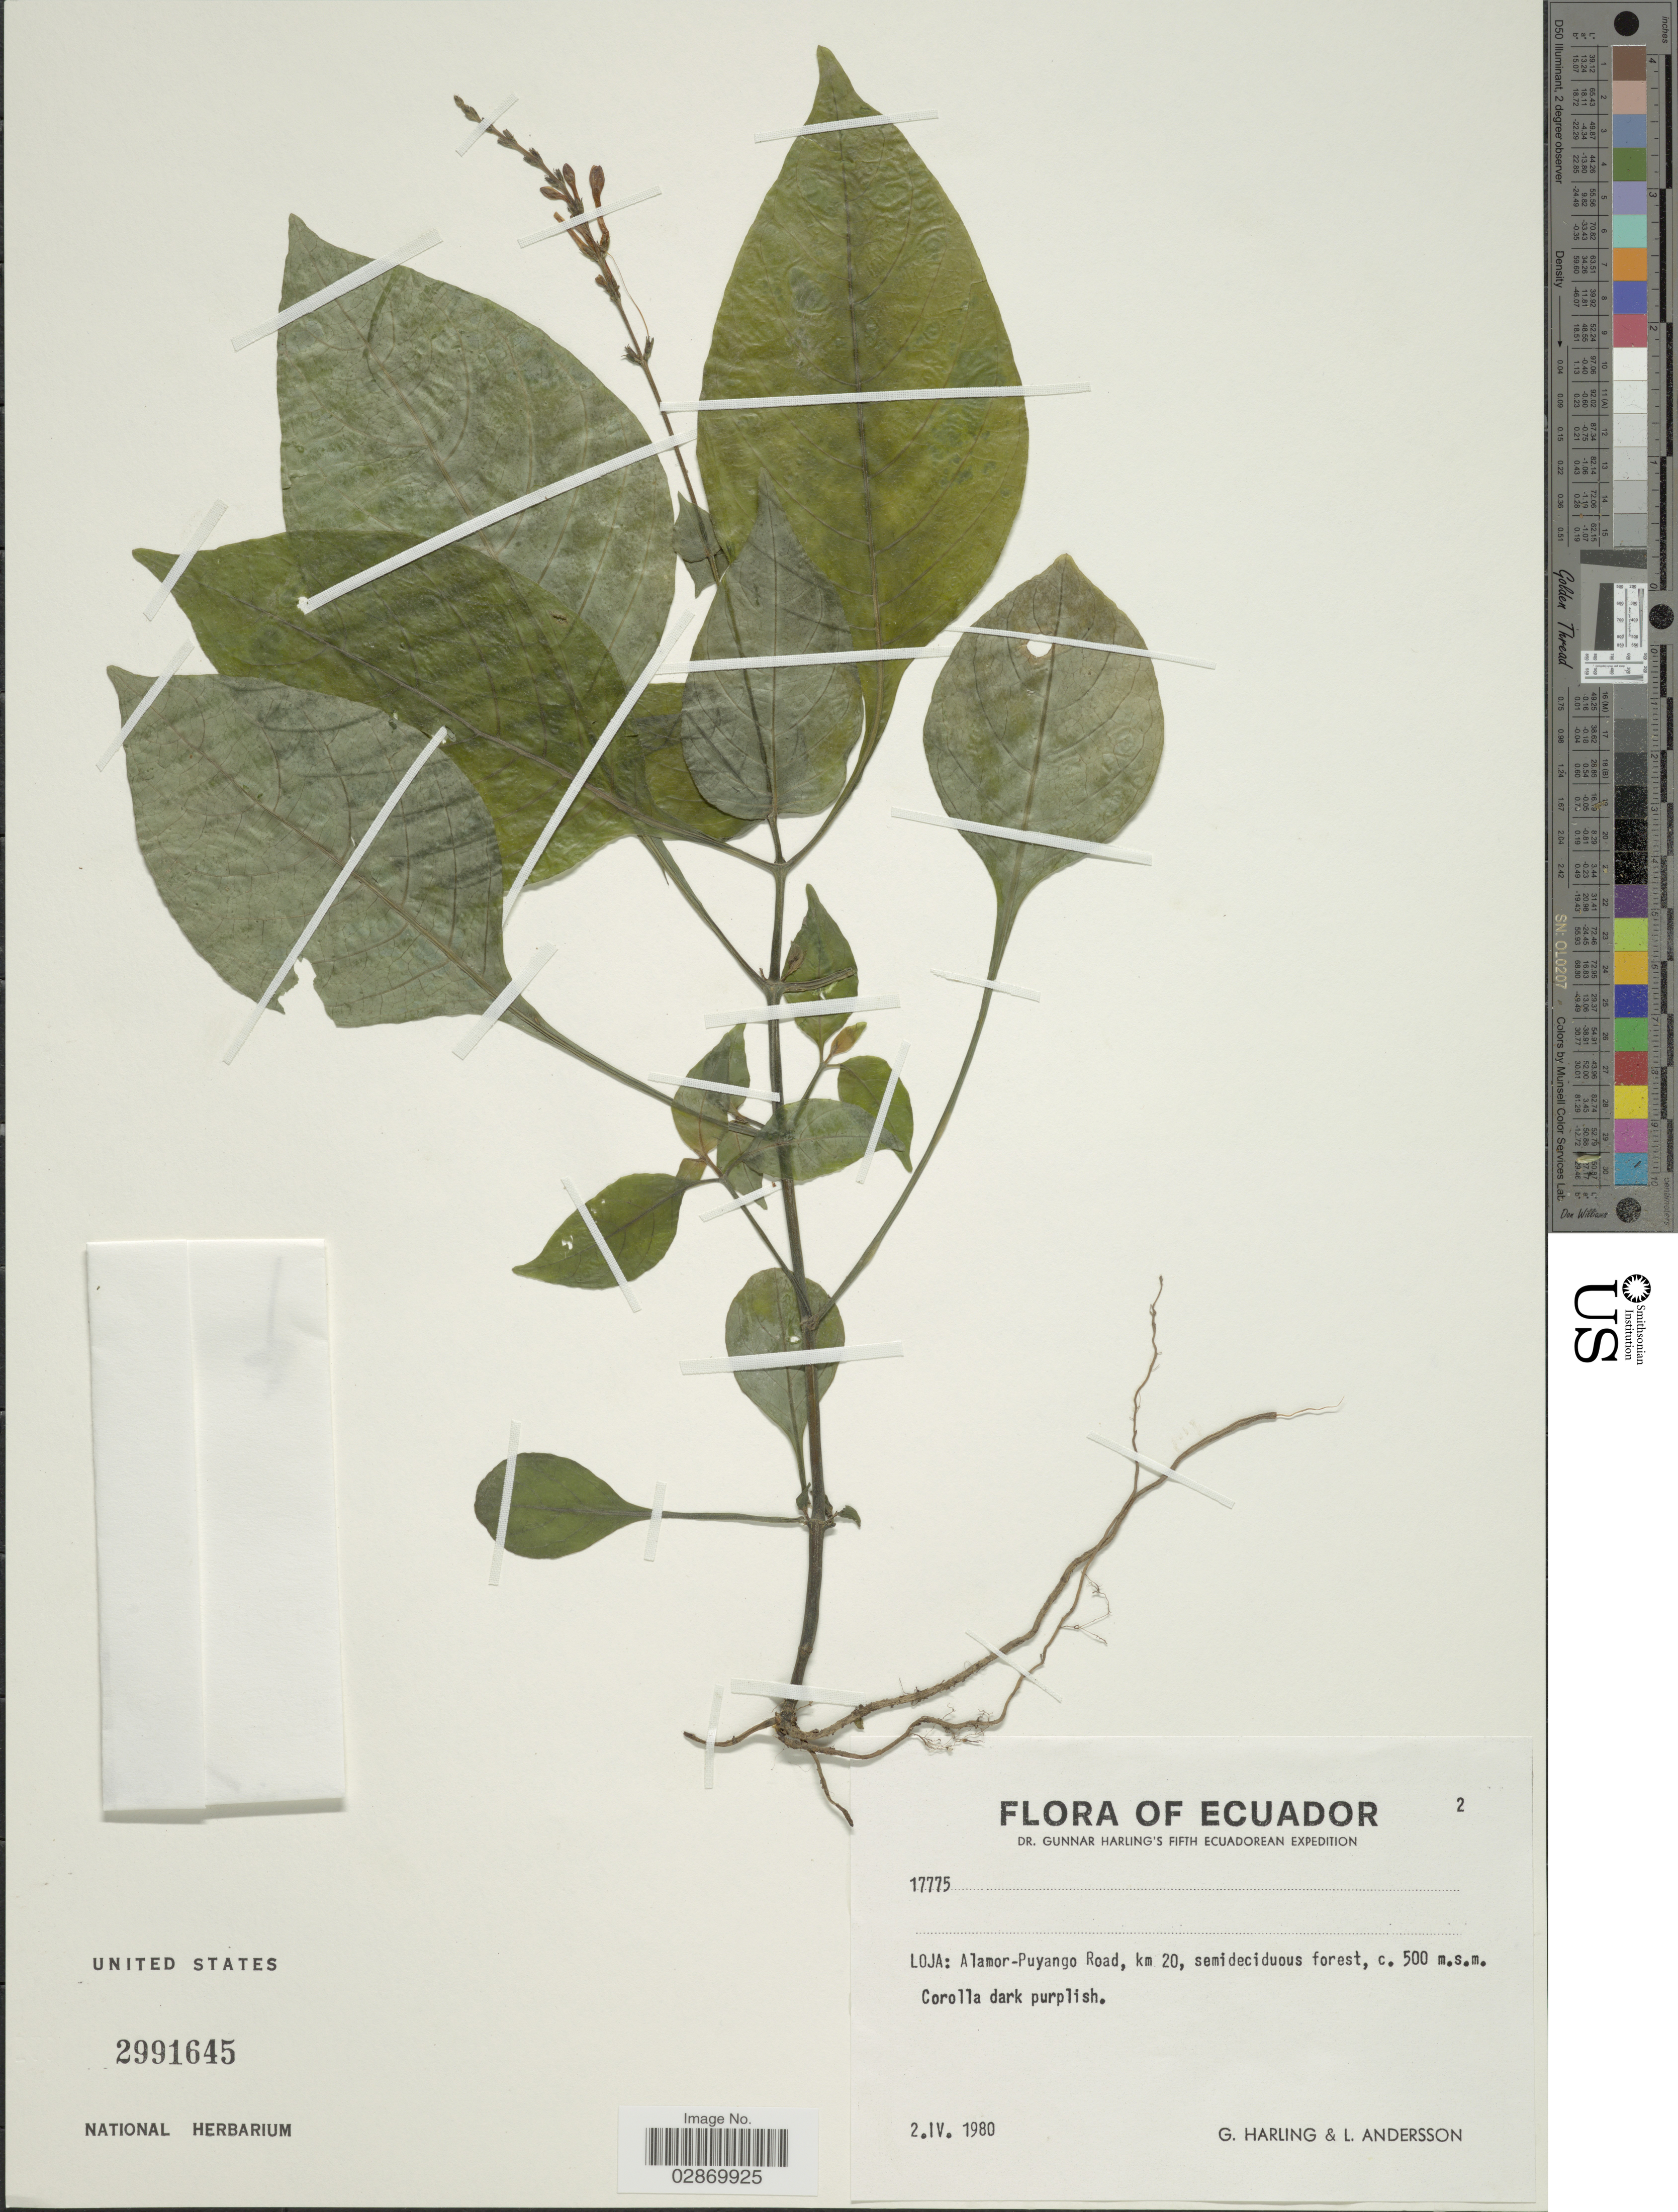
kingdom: Plantae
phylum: Tracheophyta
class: Magnoliopsida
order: Lamiales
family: Acanthaceae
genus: Pseuderanthemum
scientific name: Pseuderanthemum cuspidatum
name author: (Nees) Radlk. ex Lindau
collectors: G. Harling & L. Andersson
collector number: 17775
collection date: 1980-04-02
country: Ecuador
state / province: Loja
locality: Alamor-Puyango Road, Km 20.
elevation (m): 500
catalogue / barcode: US 2991645